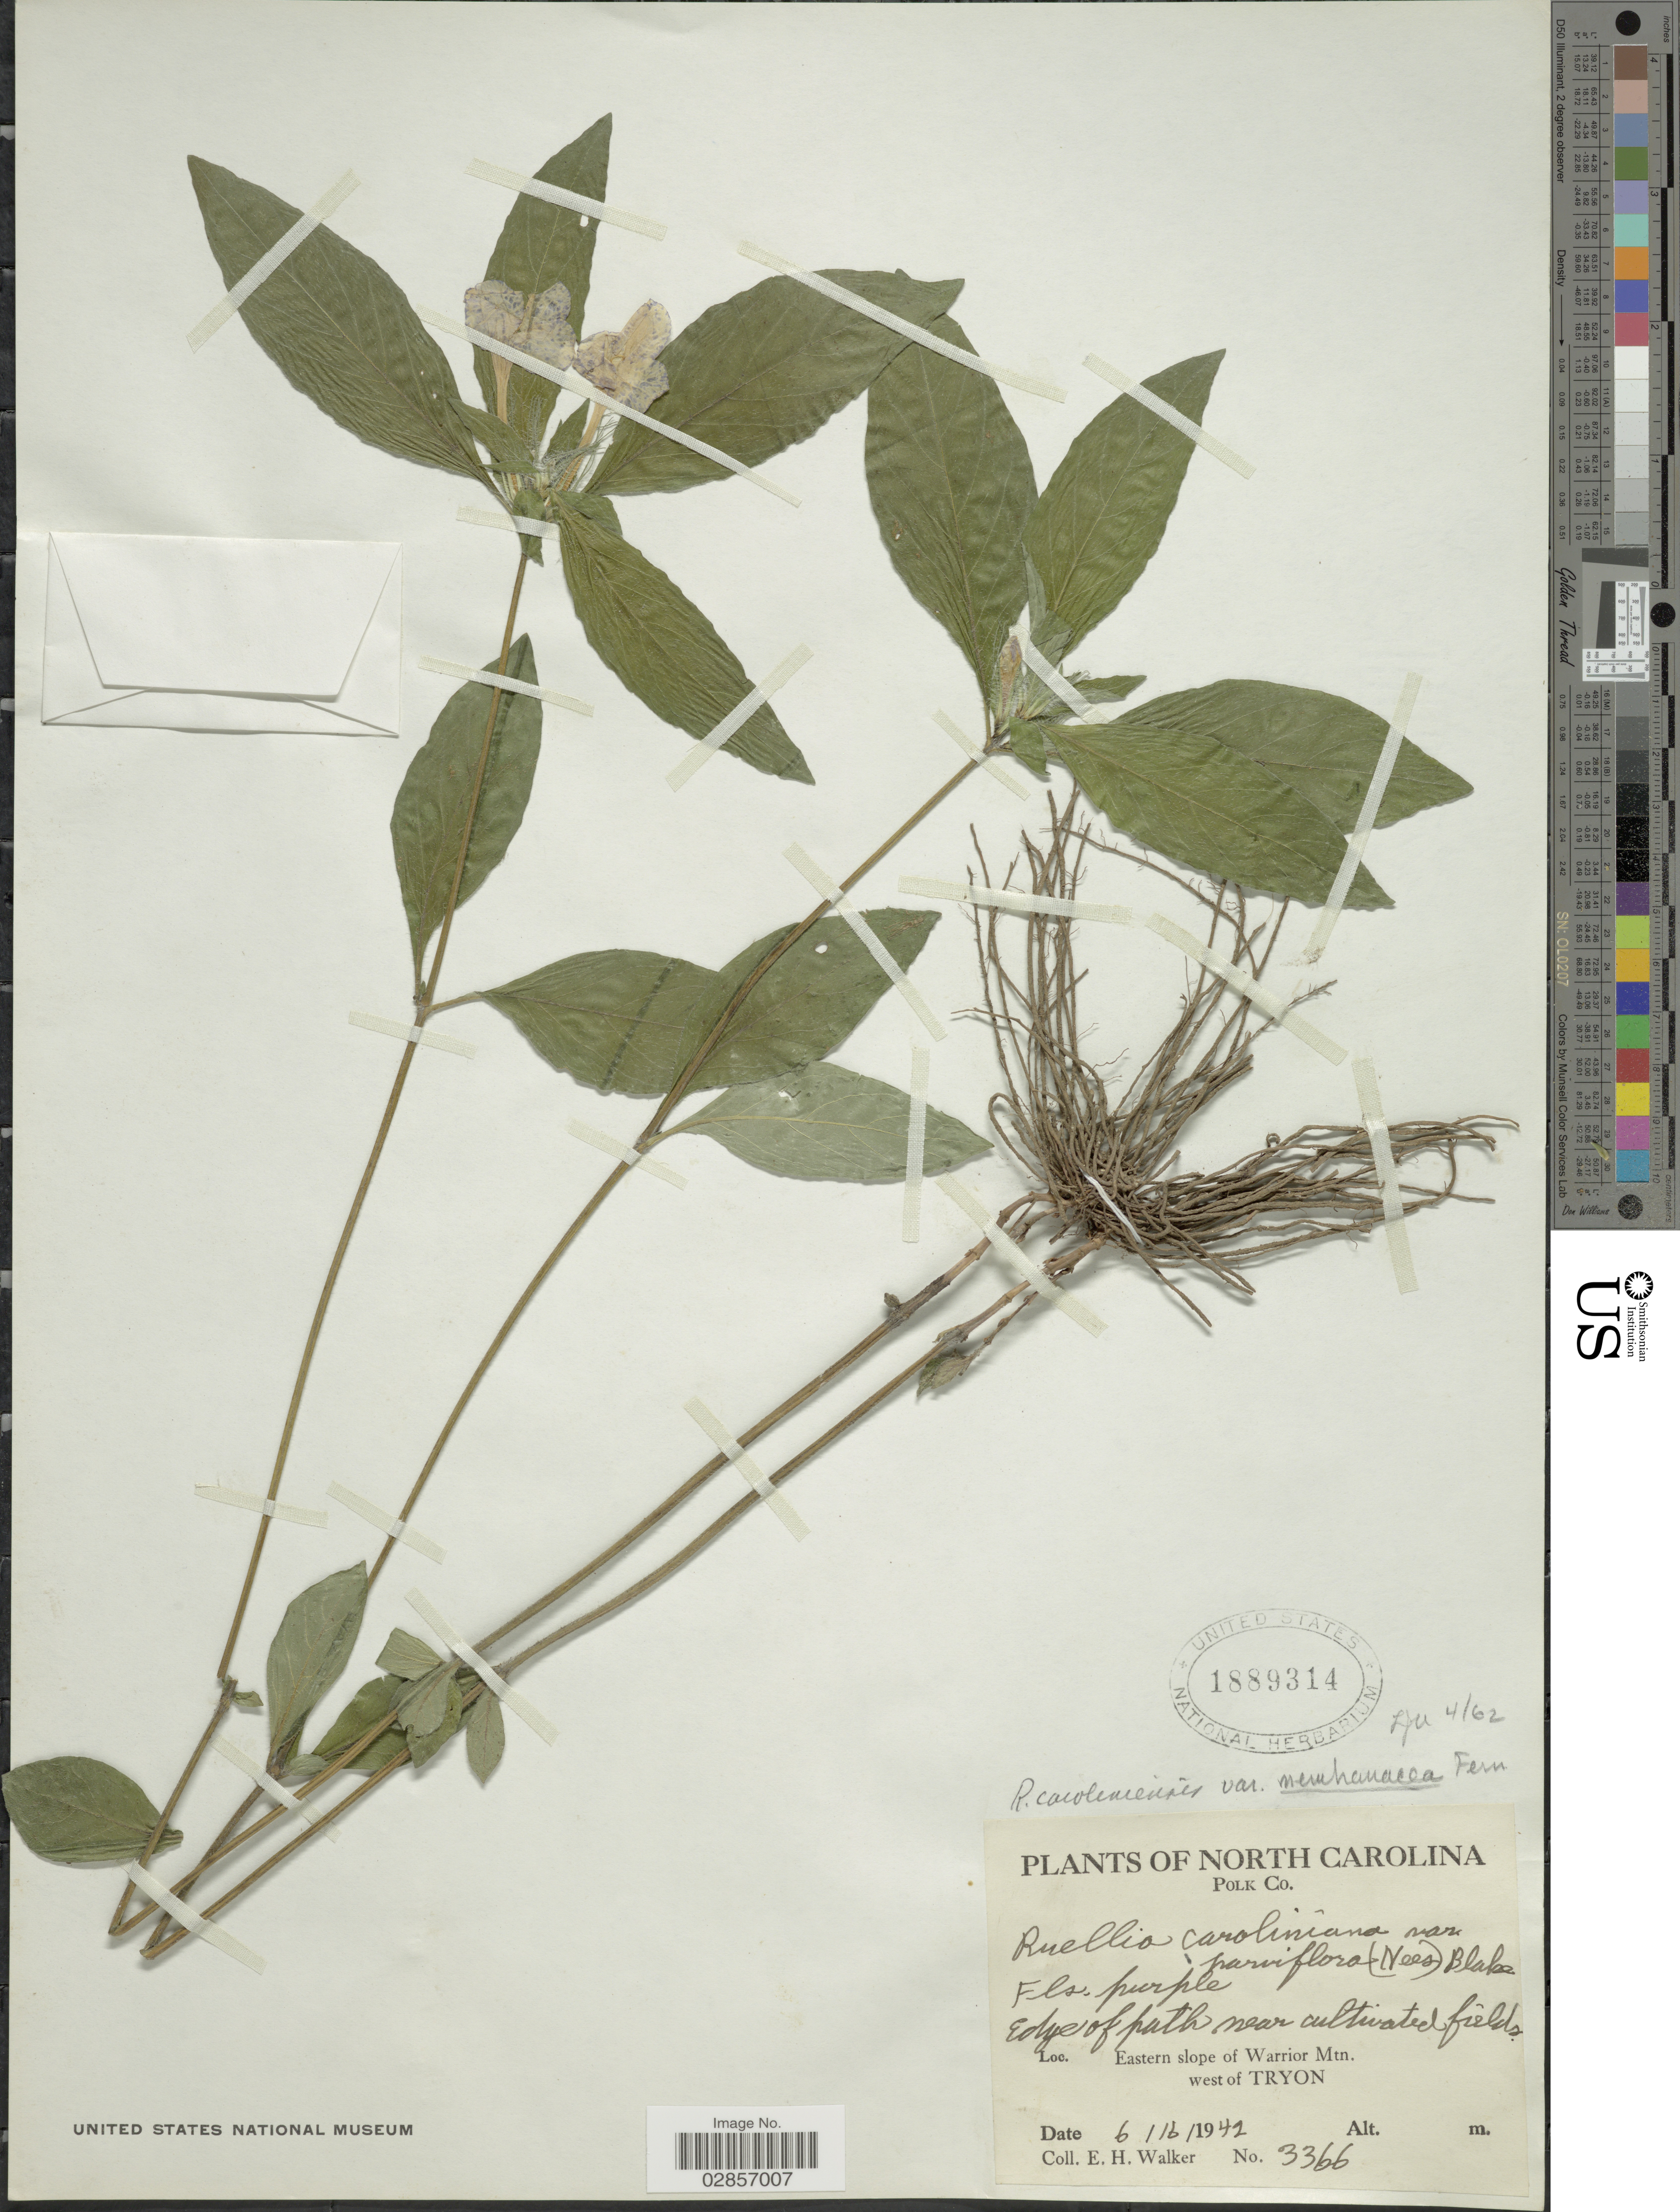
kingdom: Plantae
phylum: Tracheophyta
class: Magnoliopsida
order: Lamiales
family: Acanthaceae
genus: Ruellia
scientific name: Ruellia caroliniensis var. membranacea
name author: Fernald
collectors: E. H. Walker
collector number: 3366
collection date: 1942-06-16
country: United States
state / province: North Carolina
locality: Polk Co. Eastern slope of Warrior Mtn. west of Tryon.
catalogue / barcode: US 1889314